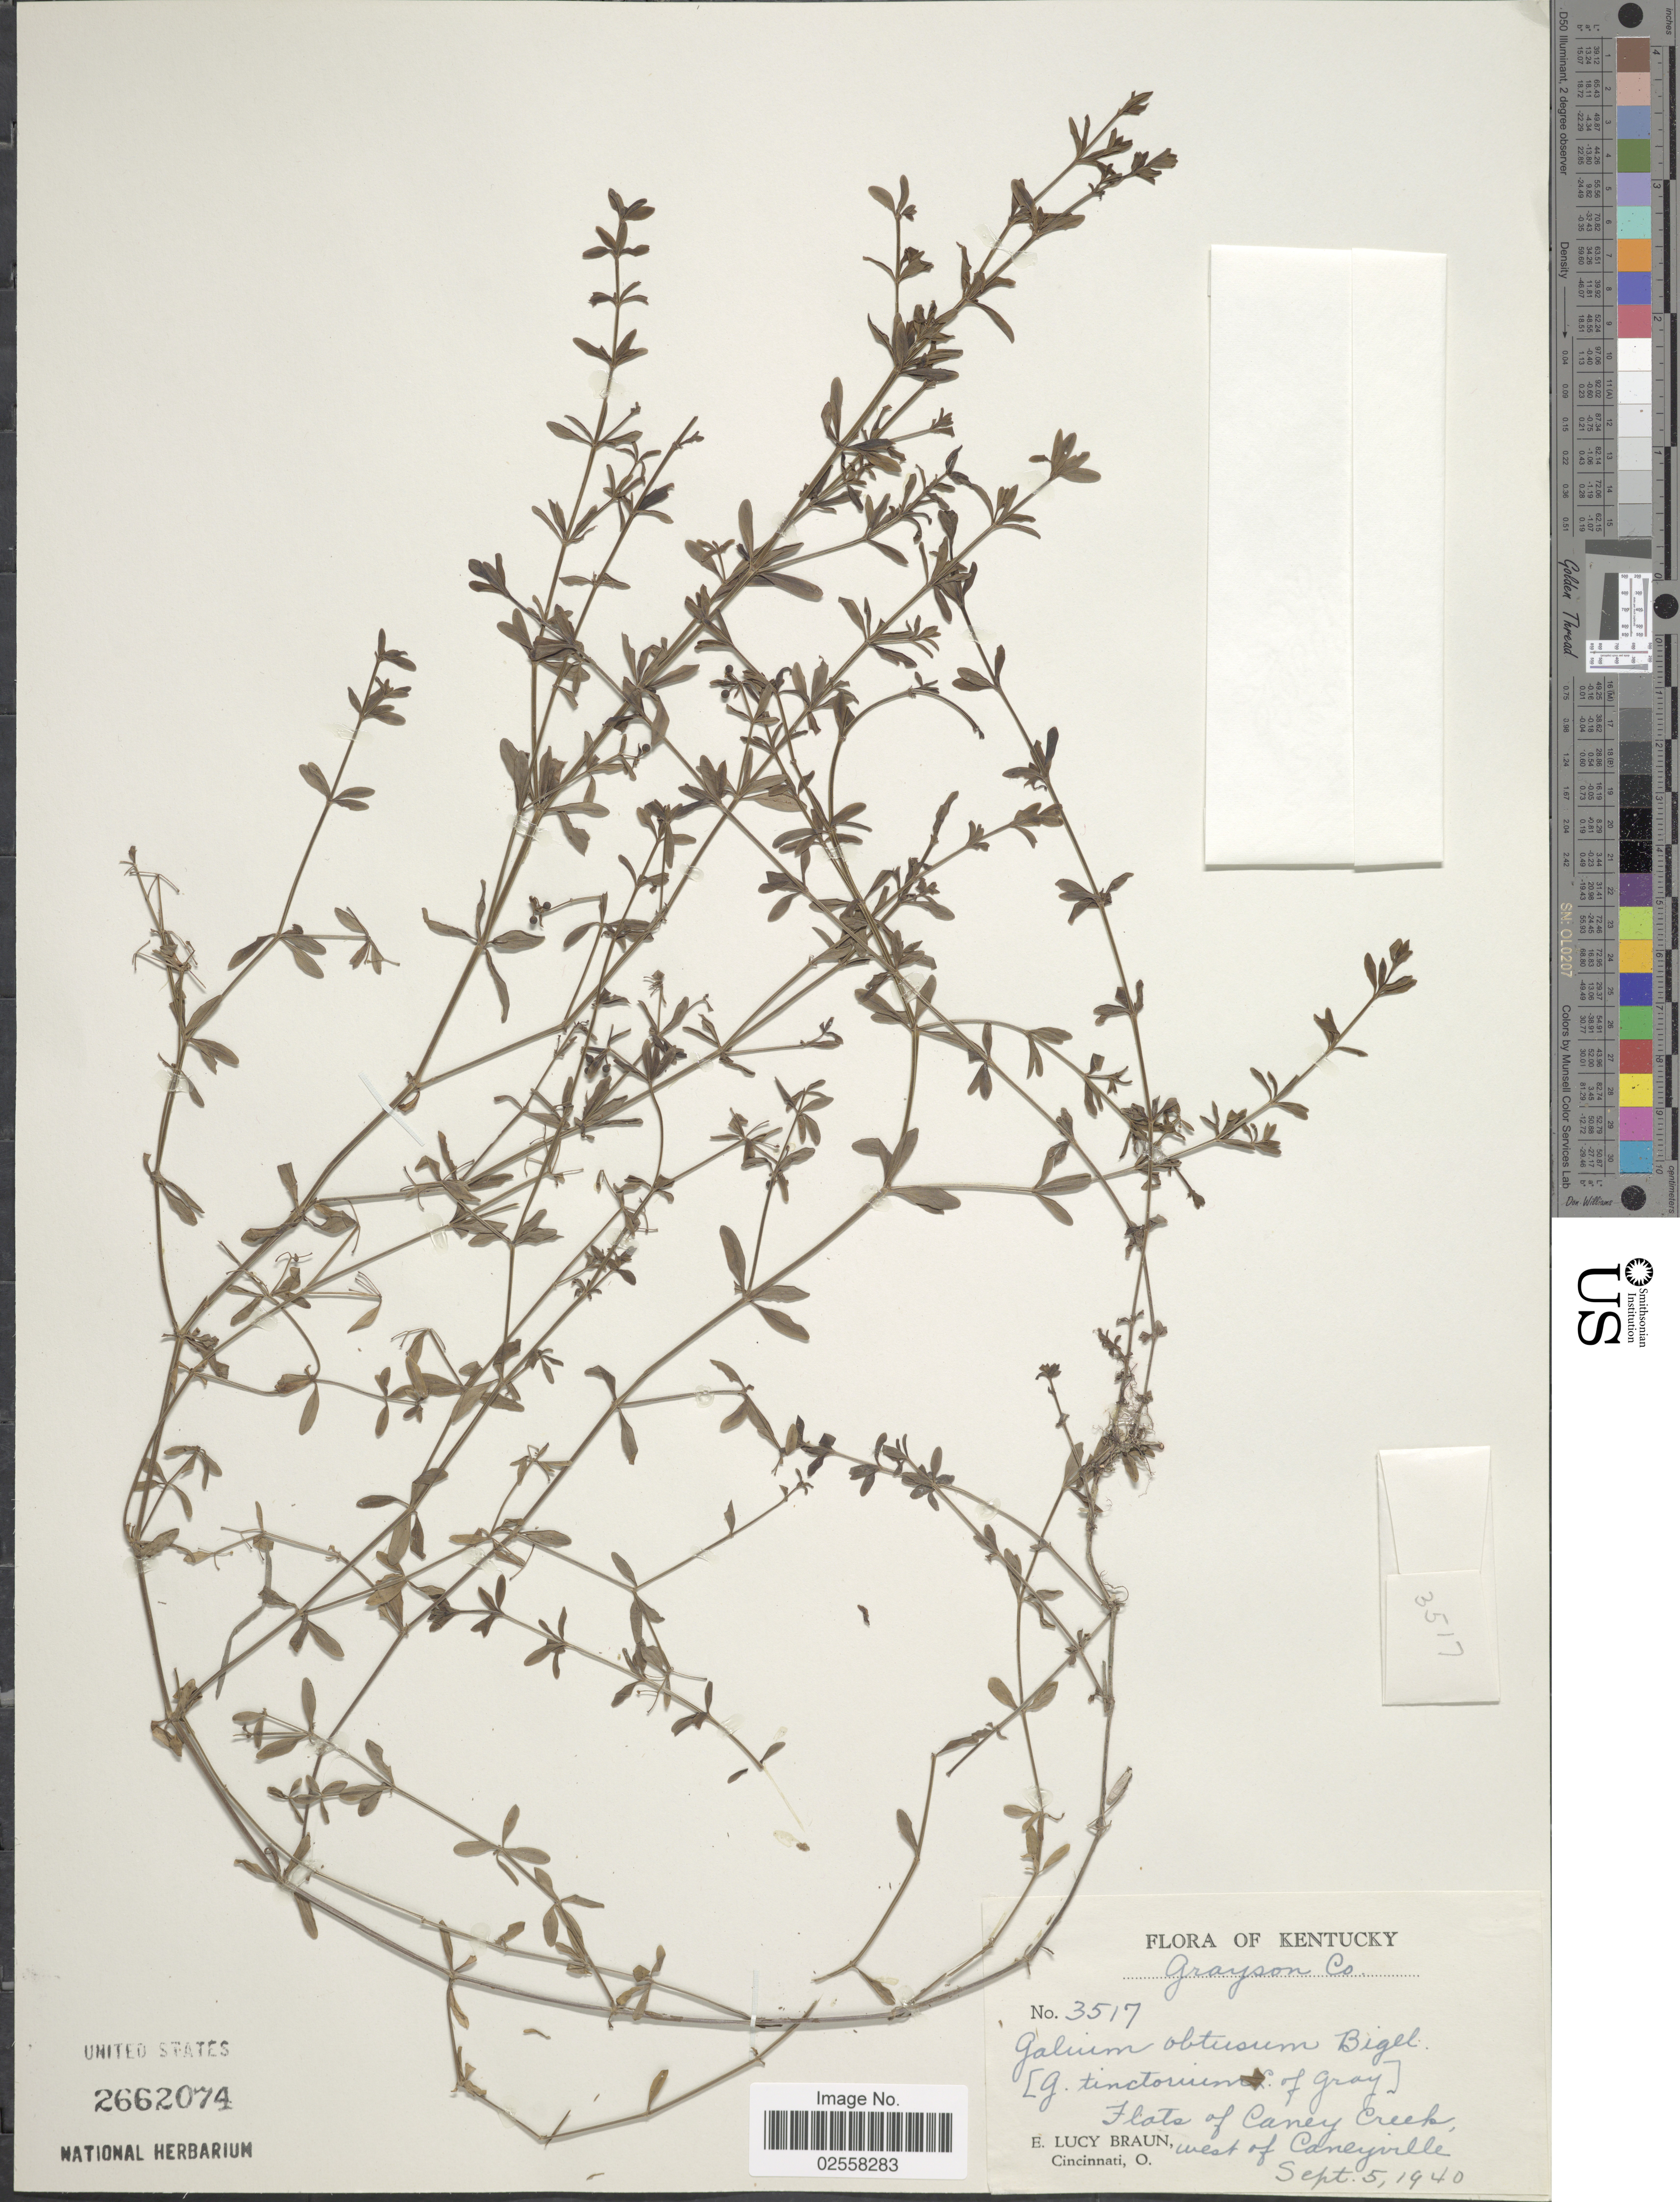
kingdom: Plantae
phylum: Tracheophyta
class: Magnoliopsida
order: Gentianales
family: Rubiaceae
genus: Galium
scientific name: Galium obtusum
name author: Bigelow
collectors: E. L. Braun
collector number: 3517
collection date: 1940-09-05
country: United States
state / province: Kentucky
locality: Grayson Co, flats of Caney Creek, west of Caneyville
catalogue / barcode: US 2662074